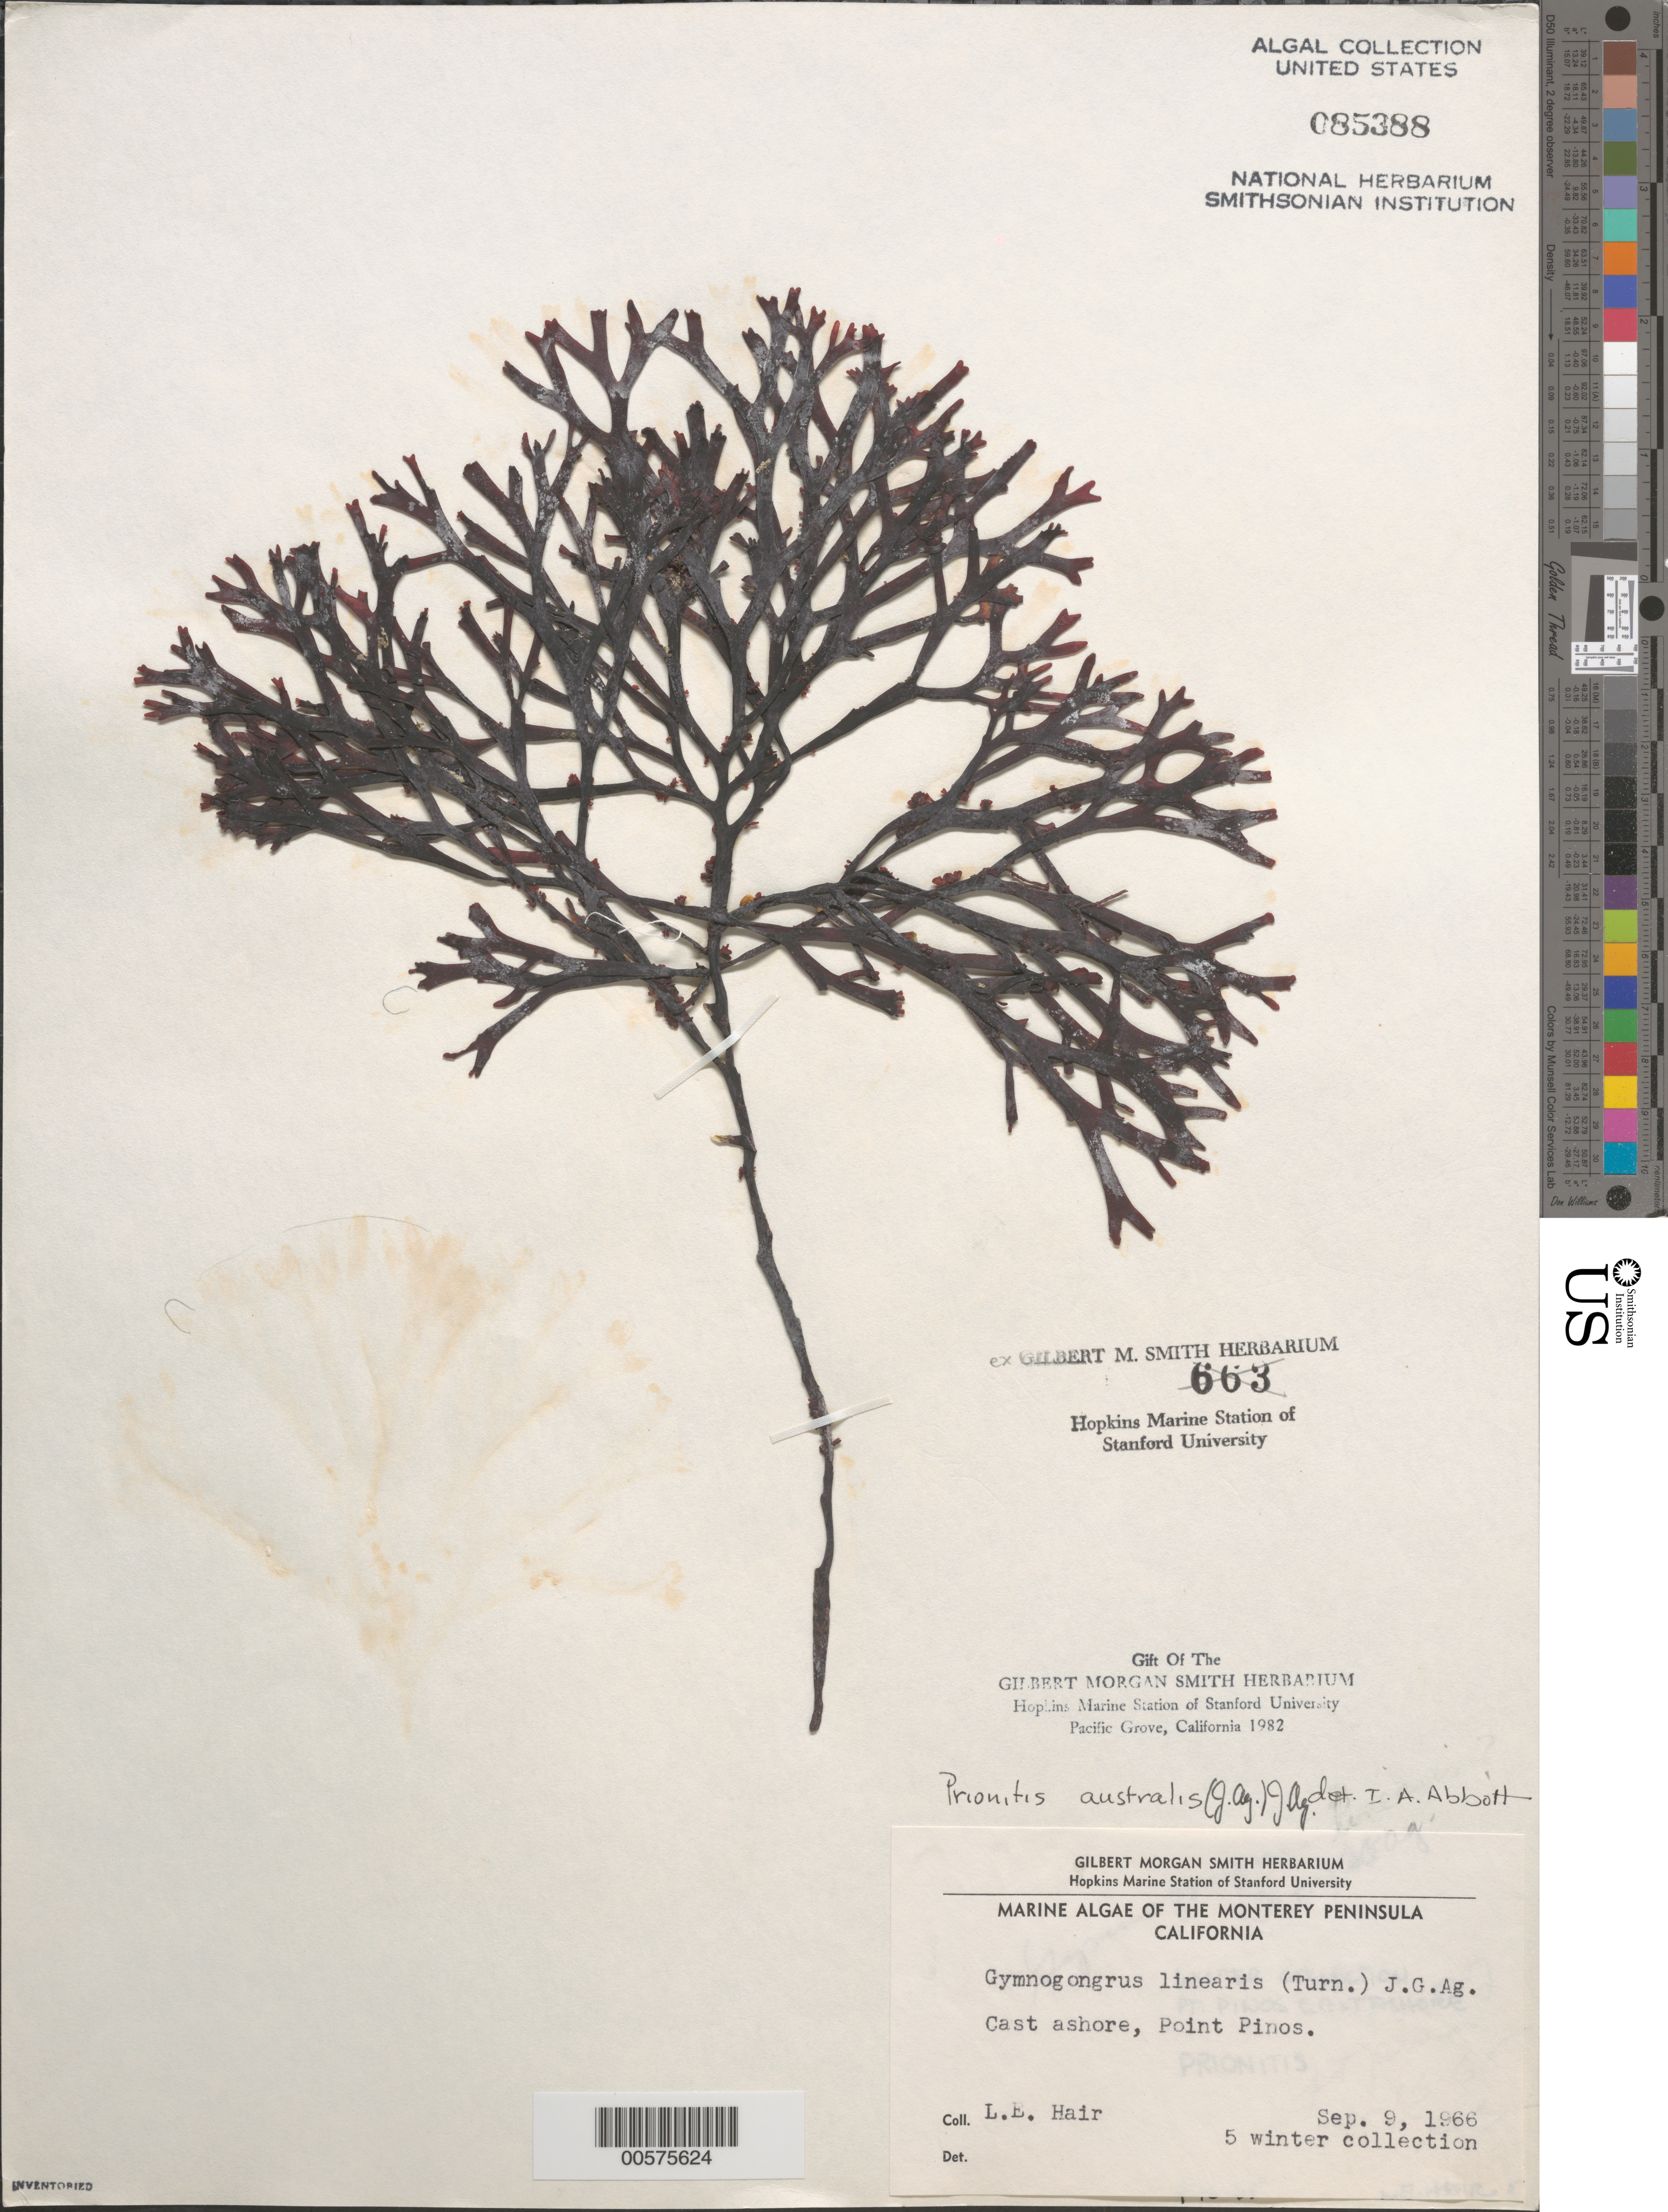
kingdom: Plantae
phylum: Rhodophyta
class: Florideophyceae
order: Cryptonemiales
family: Cryptonemiaceae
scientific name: Prionitis australis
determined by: Abbott, Isabella A.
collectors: L. Hair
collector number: LEH 5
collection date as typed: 09 Sep 1966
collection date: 1966-09-09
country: United States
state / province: California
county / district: Monterey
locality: Point Pinos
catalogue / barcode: US 85388